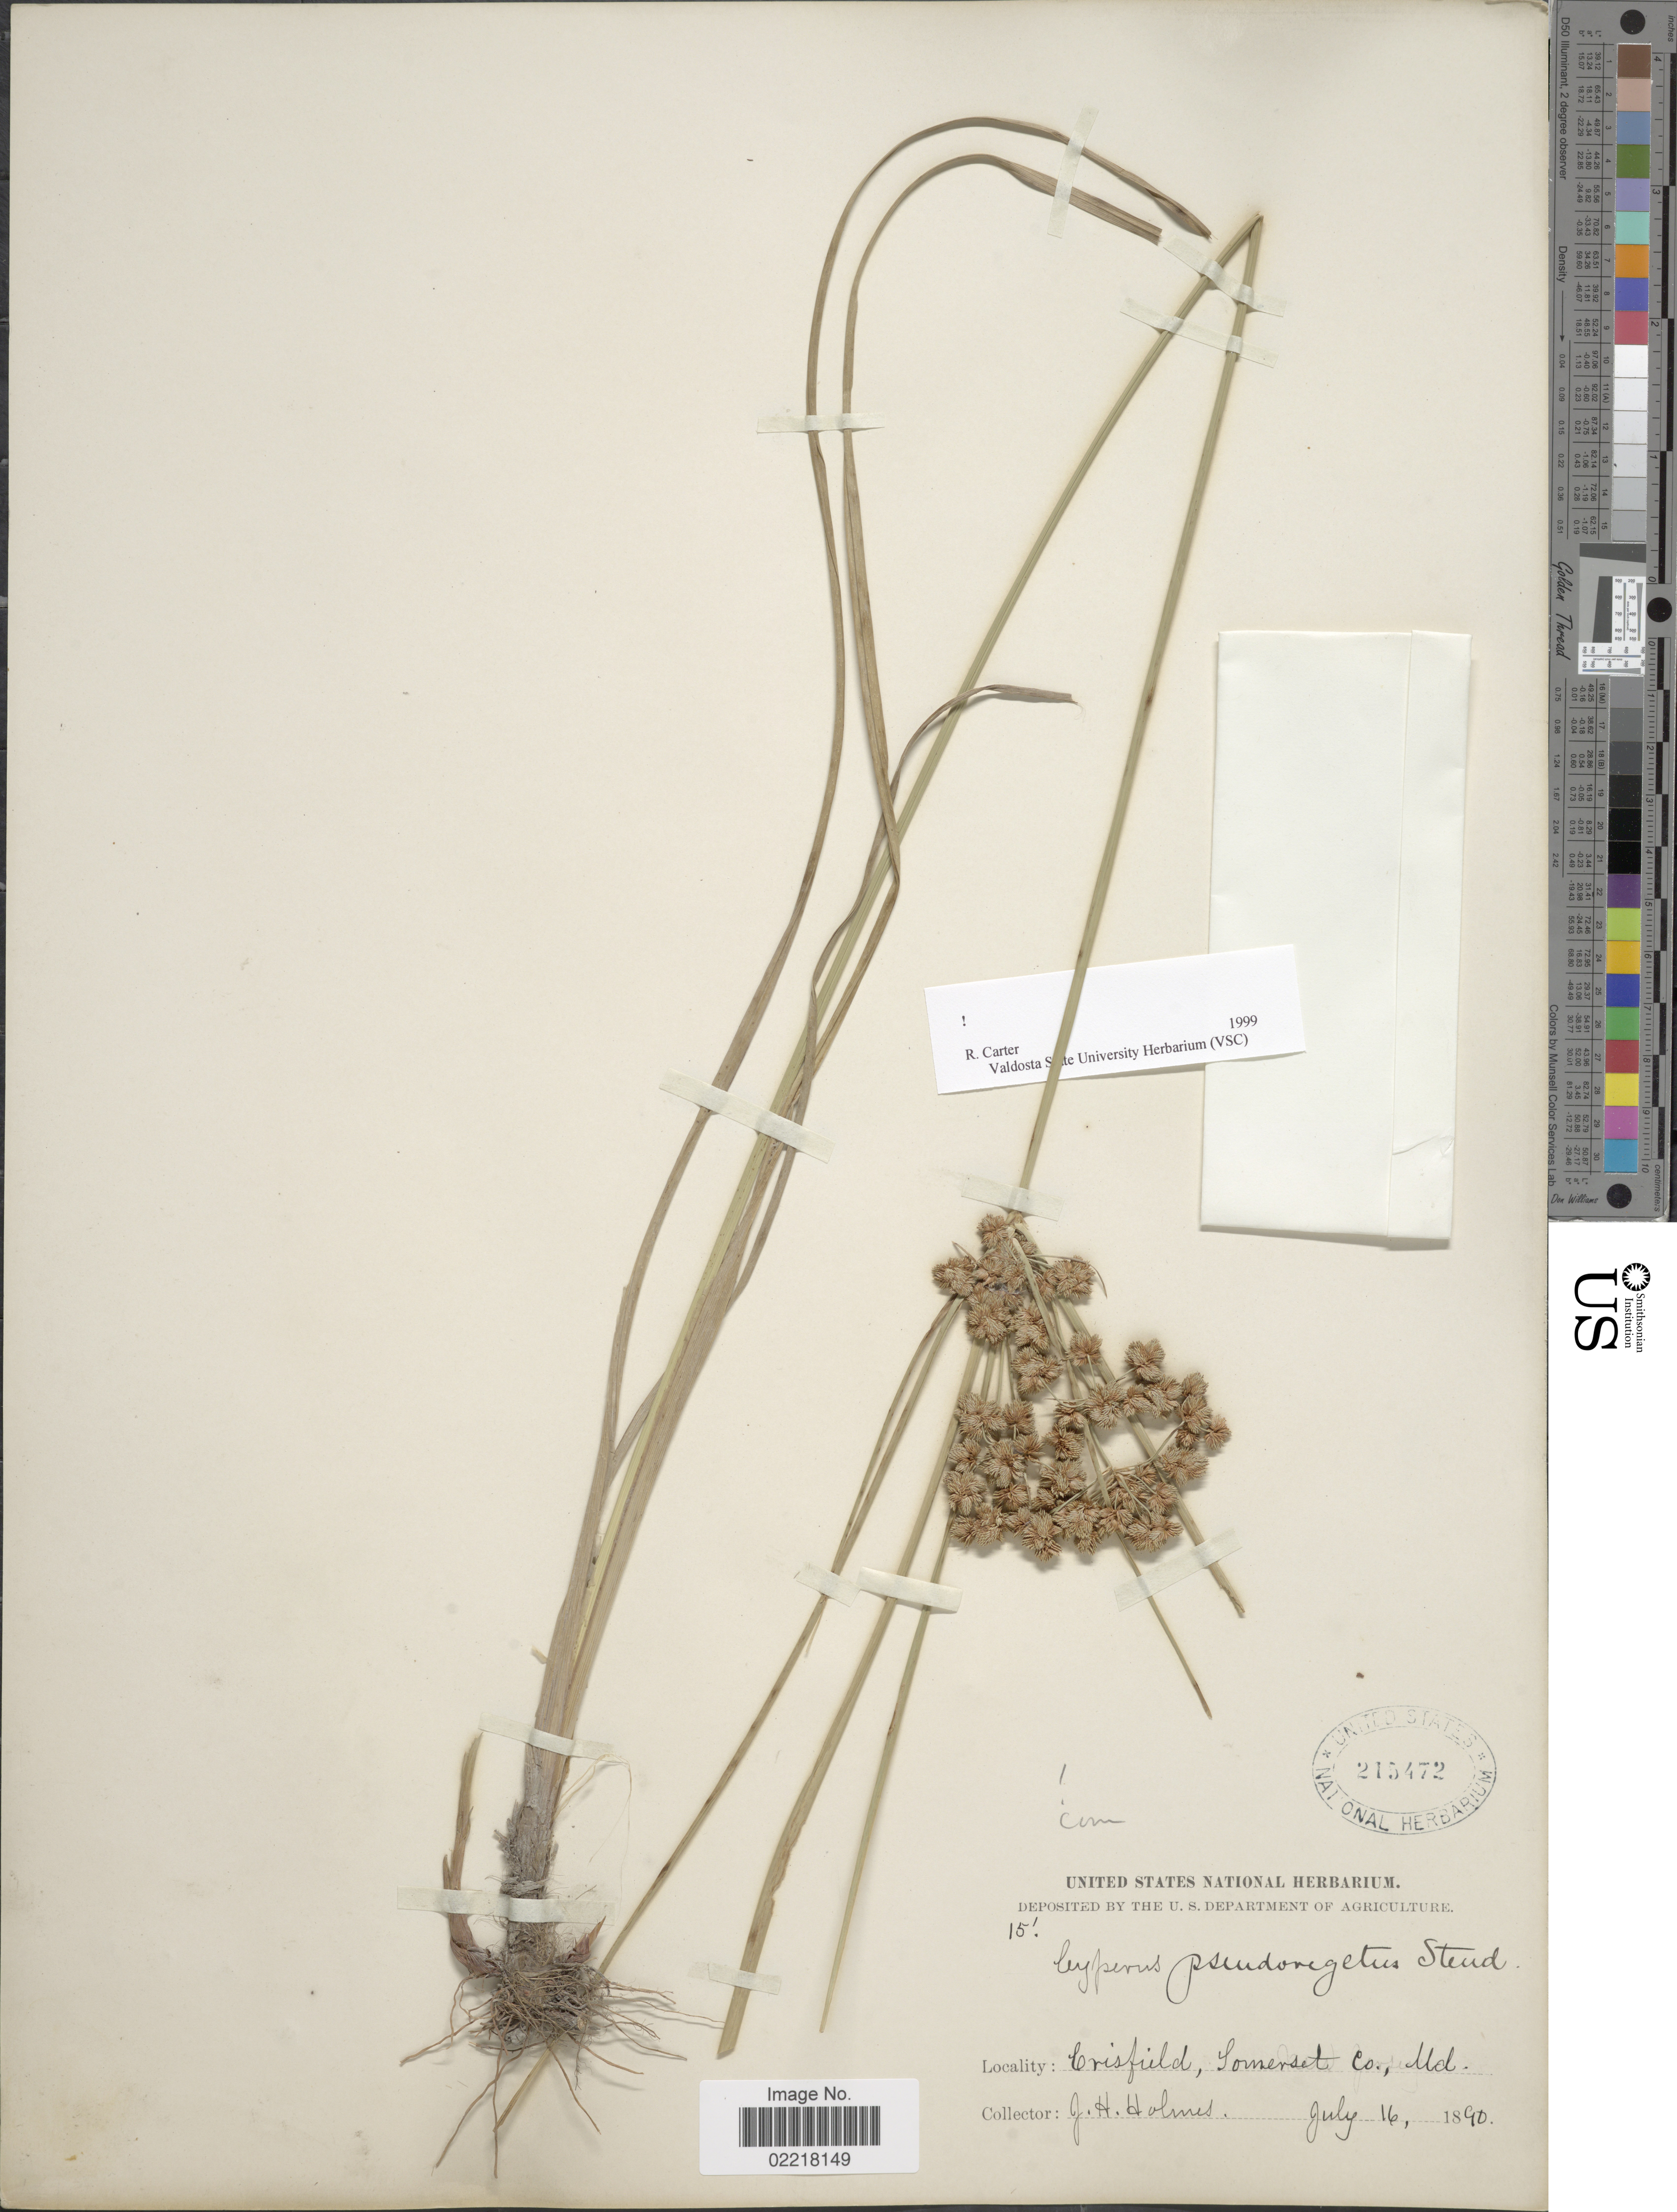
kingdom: Plantae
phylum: Tracheophyta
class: Liliopsida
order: Poales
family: Cyperaceae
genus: Cyperus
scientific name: Cyperus pseudovegetus Steud.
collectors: J. Holmes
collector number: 15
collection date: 1890-07-16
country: United States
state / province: Maryland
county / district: Somerset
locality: Crisfield, Somerset Co., Md.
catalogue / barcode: US 215472